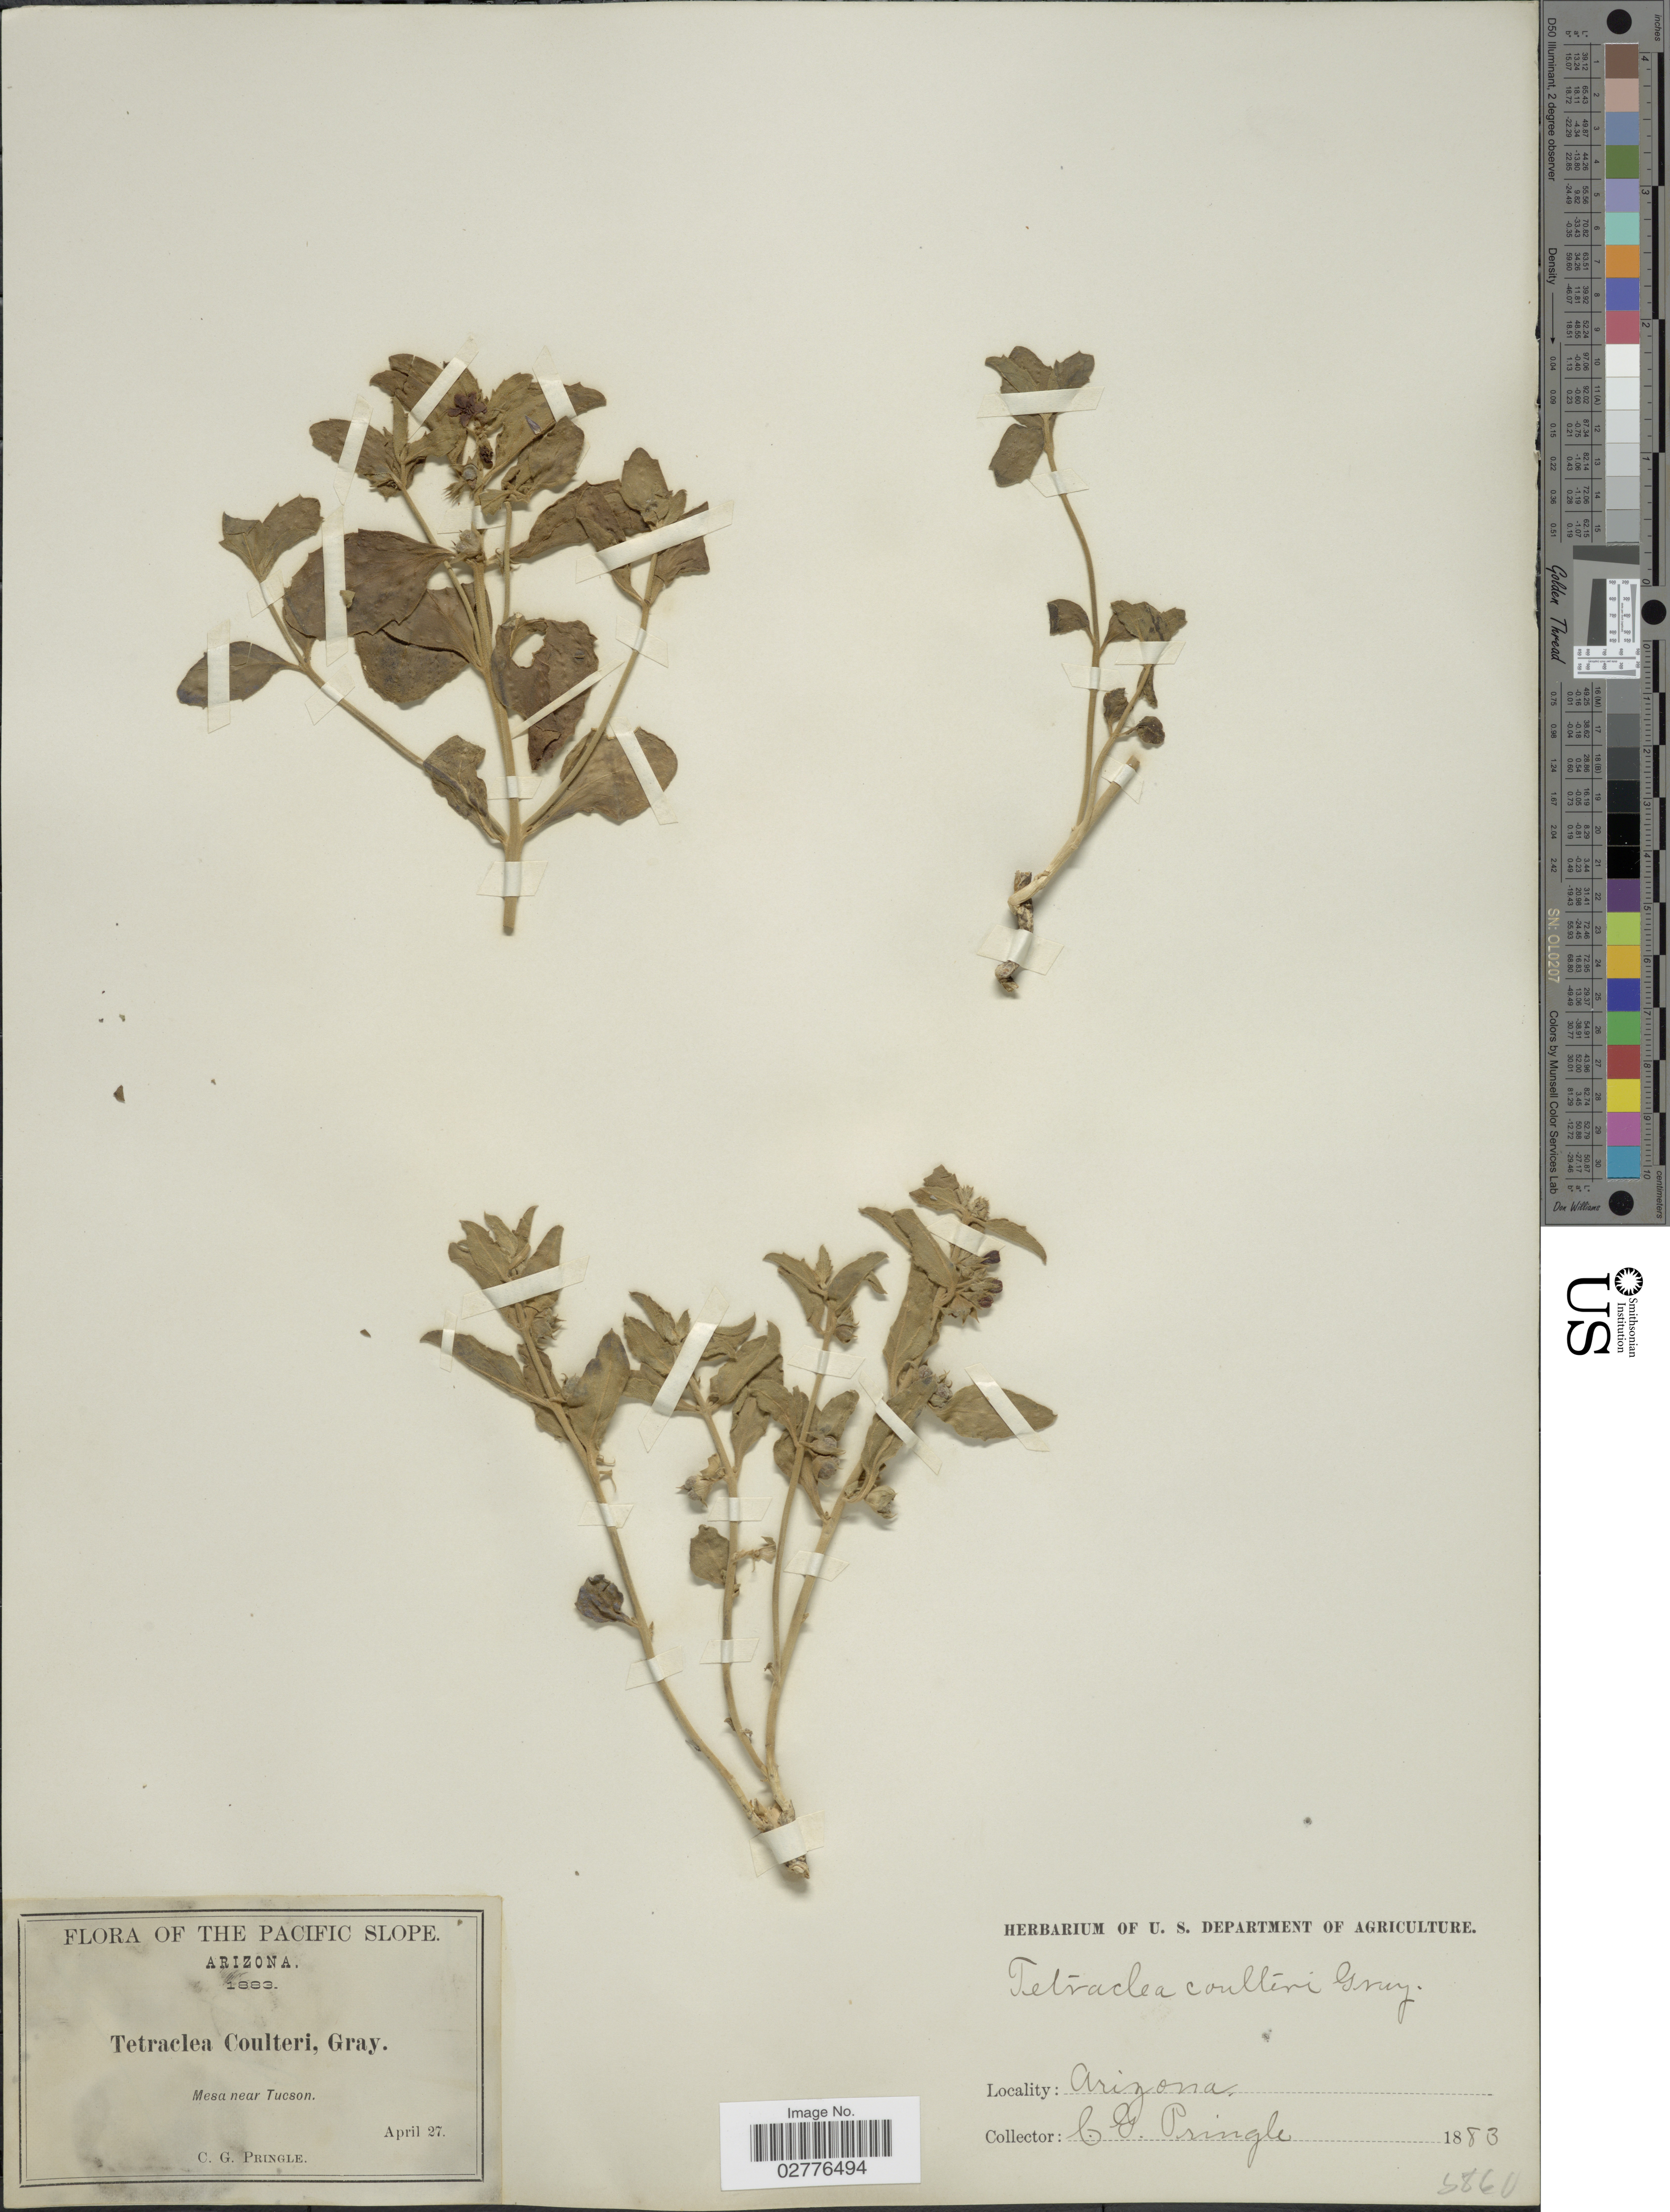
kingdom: Plantae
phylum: Tracheophyta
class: Magnoliopsida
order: Lamiales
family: Lamiaceae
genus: Tetraclea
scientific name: Tetraclea coulteri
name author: A. Gray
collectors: C. G. Pringle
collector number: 5860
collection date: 1883-04-27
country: United States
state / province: Arizona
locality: Pacific Slope. Mesa near Tucson.